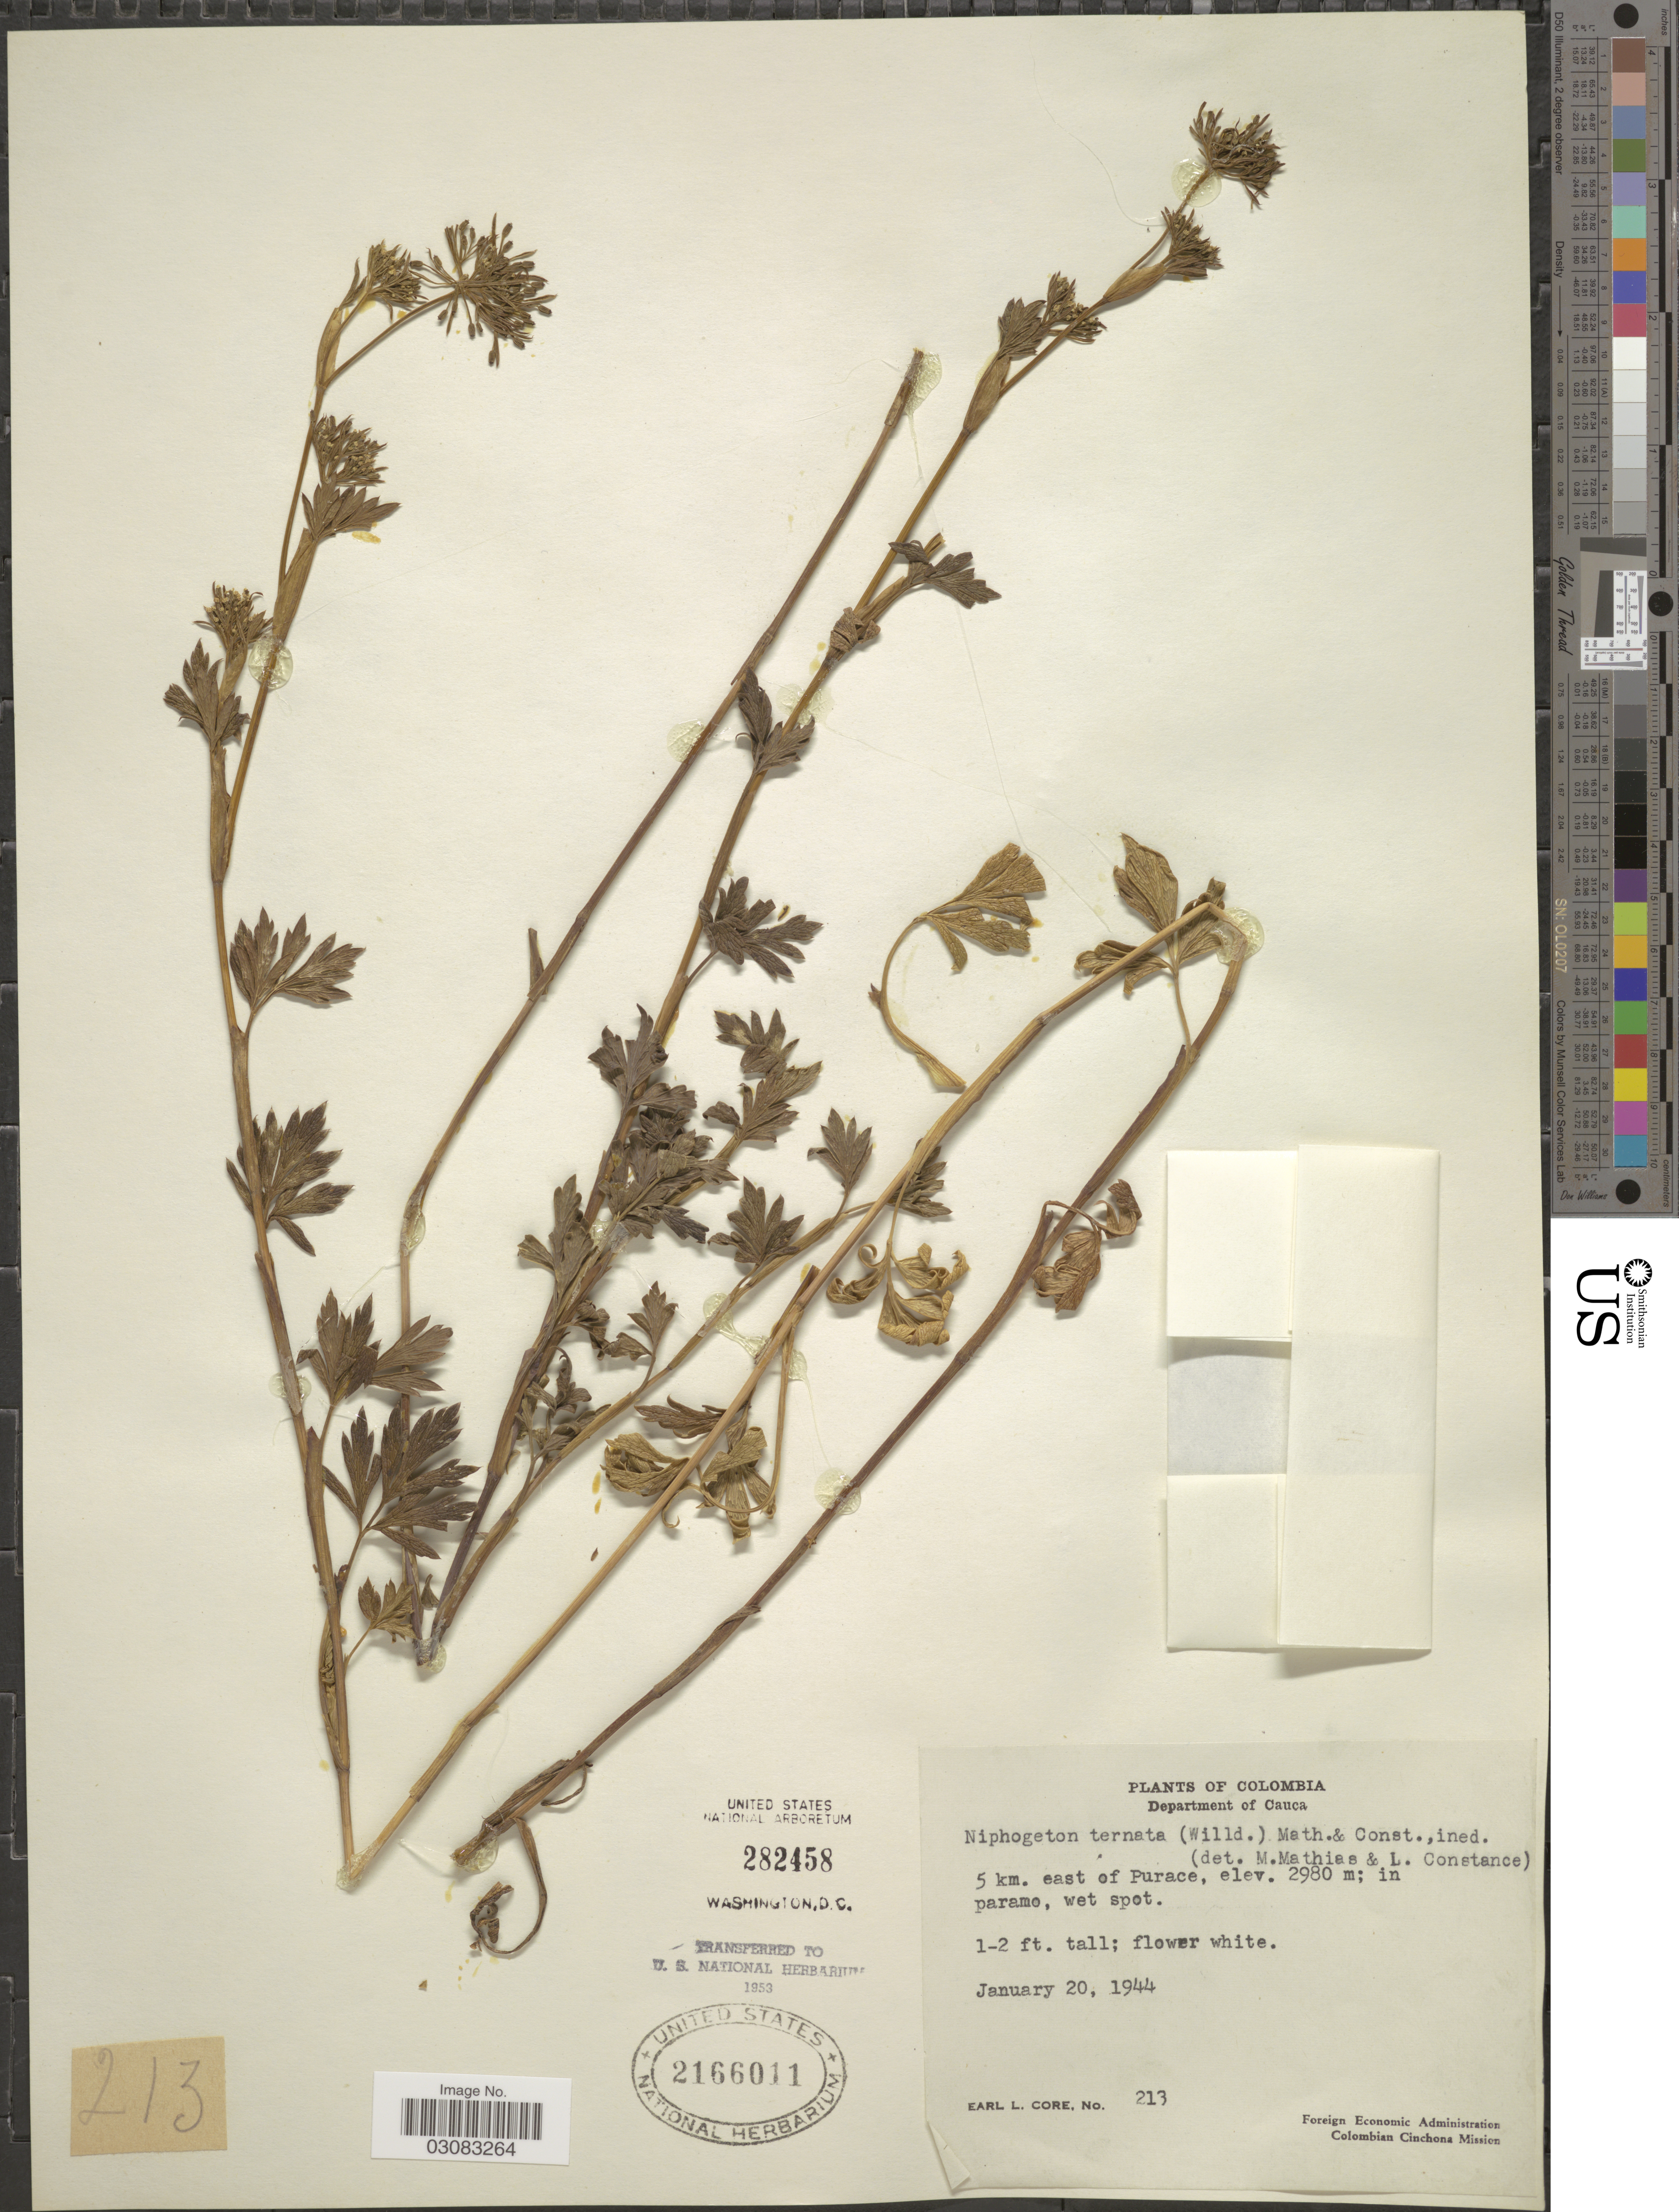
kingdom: Plantae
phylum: Tracheophyta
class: Magnoliopsida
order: Apiales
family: Apiaceae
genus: Niphogeton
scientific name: Niphogeton ternata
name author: (Willd. ex Schltr.) Mathias & Constance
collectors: E. L. Core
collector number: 213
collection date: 1944-01-20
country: Colombia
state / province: Cauca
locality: Department of Cauca. 5 km. east of Purace.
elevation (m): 2980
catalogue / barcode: US 2166011